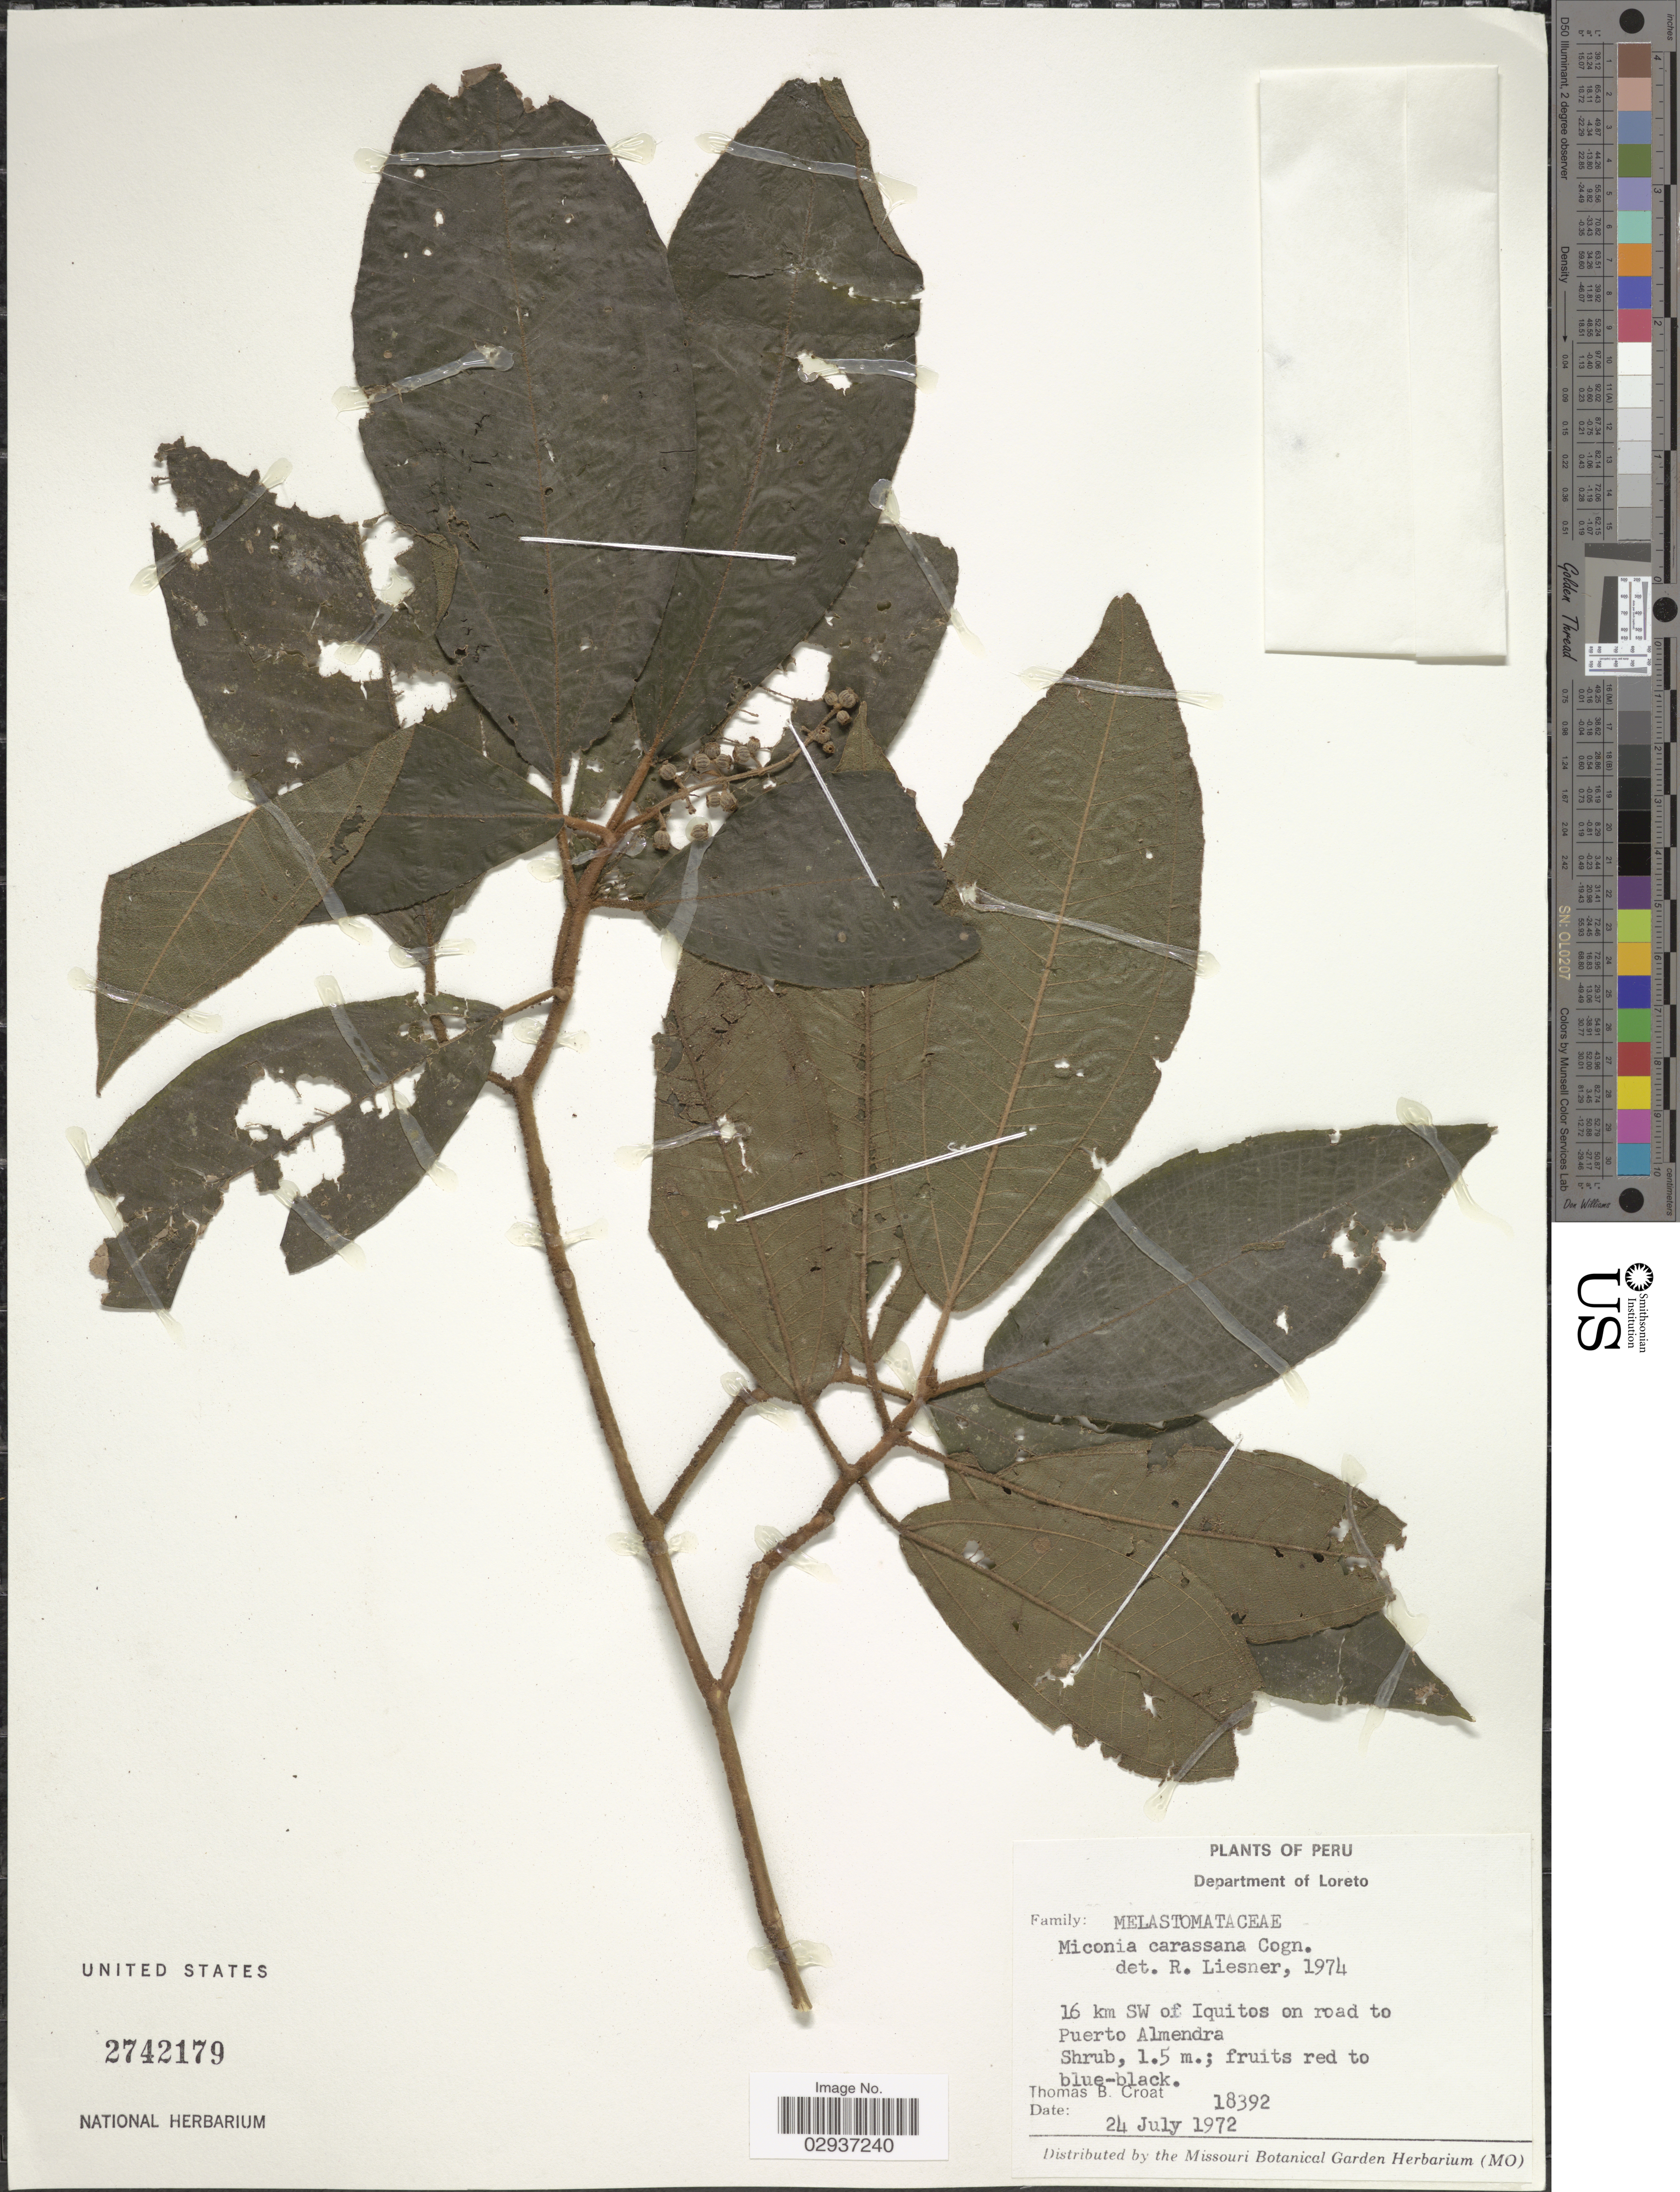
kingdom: Plantae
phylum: Tracheophyta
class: Magnoliopsida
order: Myrtales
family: Melastomataceae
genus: Miconia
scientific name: Miconia carassana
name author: Cogn.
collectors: T. B. Croat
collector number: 18392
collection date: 1972-07-24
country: Peru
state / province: Loreto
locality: Department of Loreto. 16 km SW of Iquitos on road to Puerto Almendra.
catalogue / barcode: US 2742179